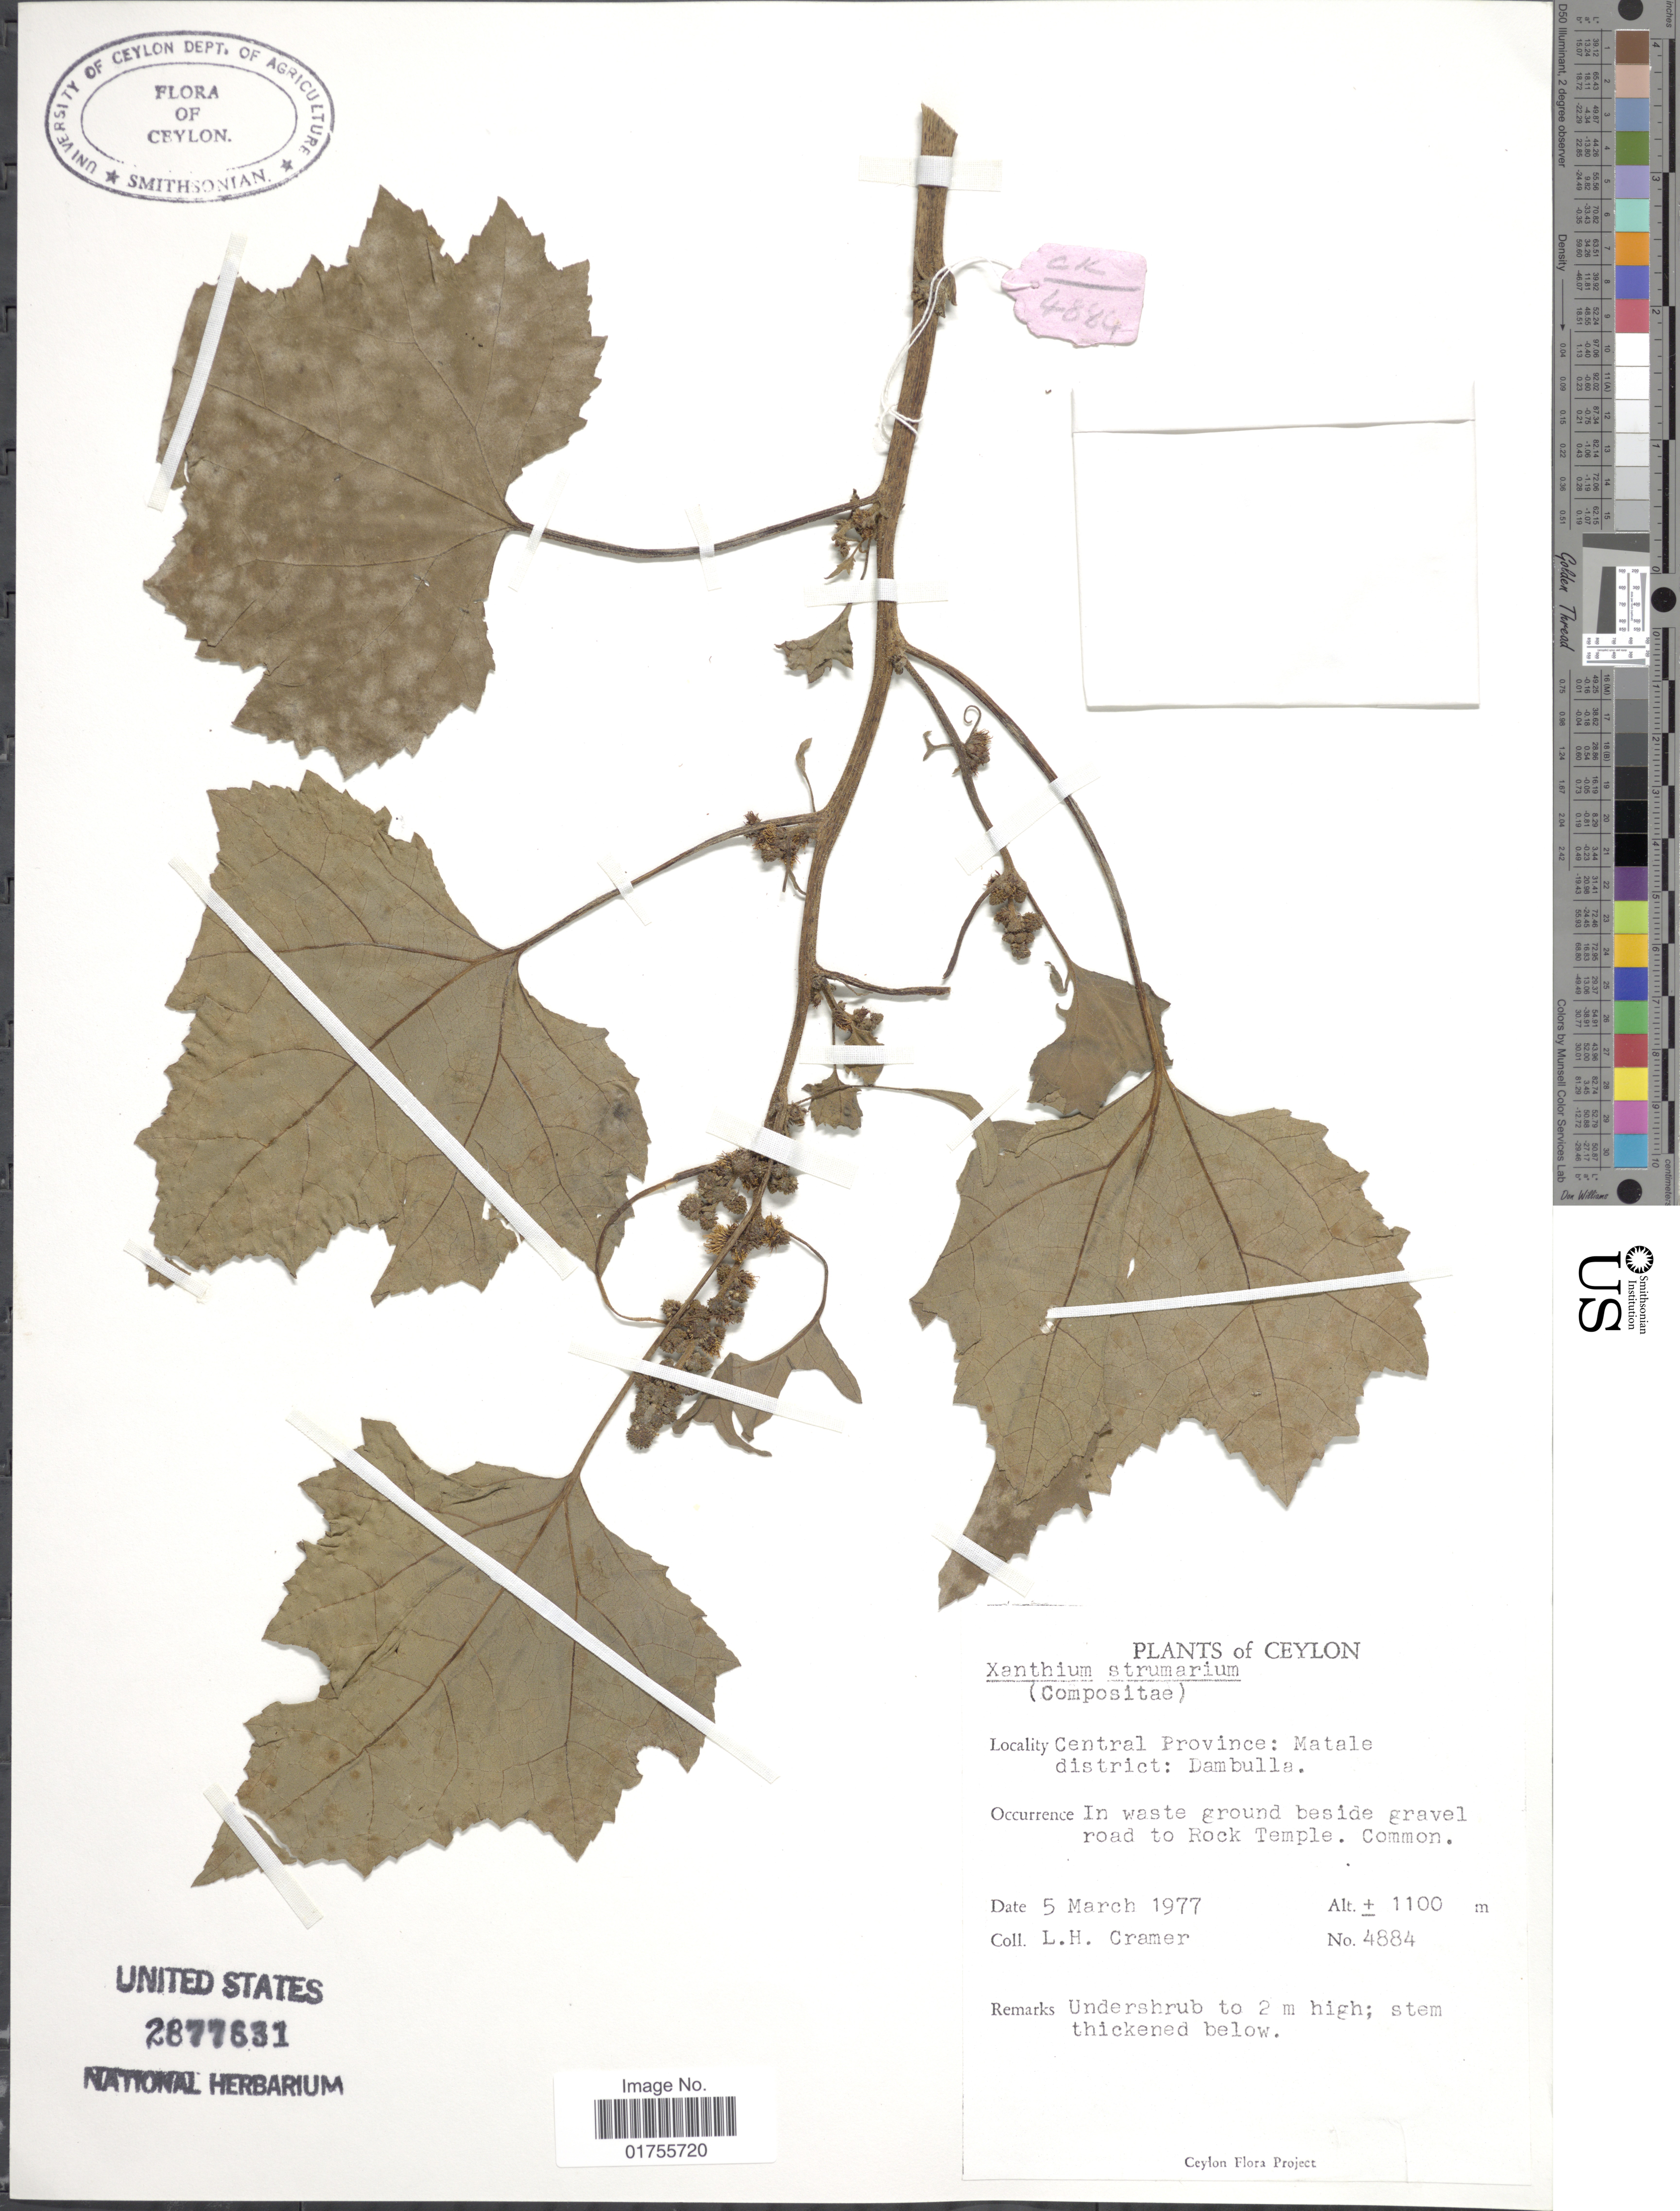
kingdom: Plantae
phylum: Tracheophyta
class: Magnoliopsida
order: Asterales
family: Asteraceae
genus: Xanthium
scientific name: Xanthium strumarium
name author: L.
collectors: L. H. Cramer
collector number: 4884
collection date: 1977-03-05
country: Sri Lanka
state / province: Central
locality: Ceylon, Matale district: Dambulla, In waste ground beside gravel road to Rock Temple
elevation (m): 1100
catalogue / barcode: US 2877631